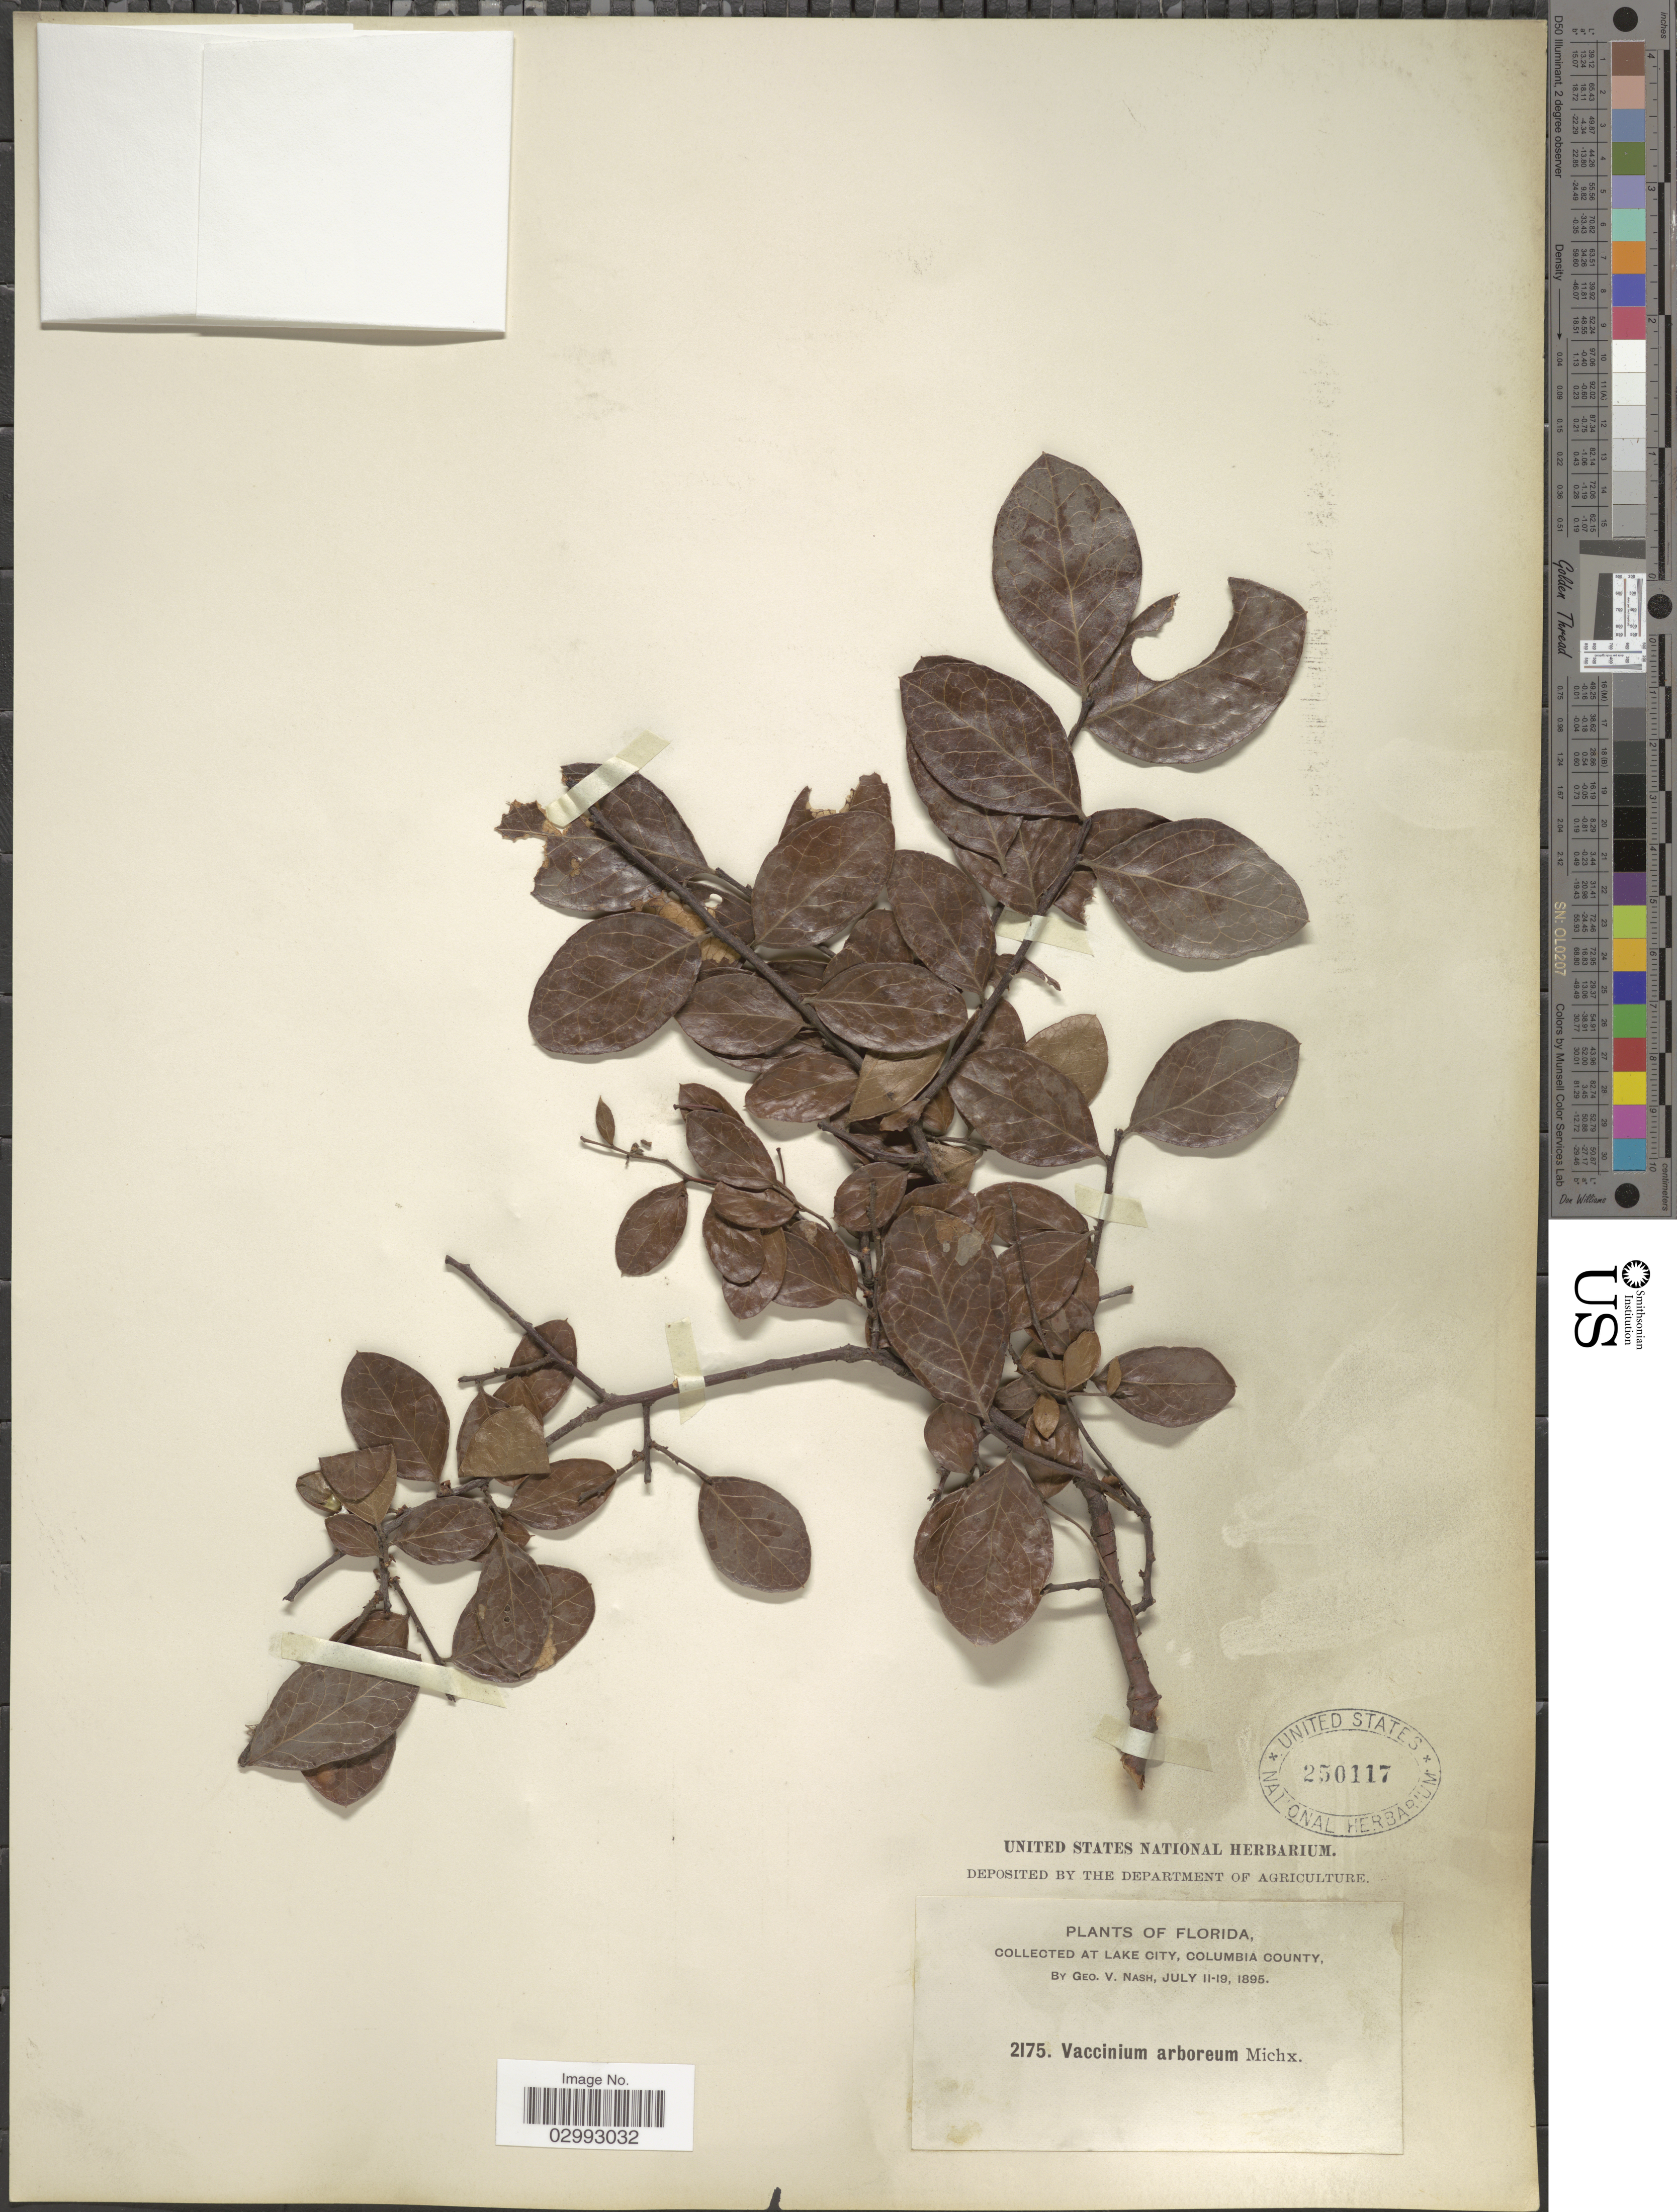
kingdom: Plantae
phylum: Tracheophyta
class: Magnoliopsida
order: Ericales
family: Ericaceae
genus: Batodendron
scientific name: Batodendron arboreum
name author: Nutt.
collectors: G. V. Nash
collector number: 2175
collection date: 1895-07-11/1895-07-19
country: United States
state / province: Florida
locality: At Lake City, Columbia County.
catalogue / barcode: US 250117